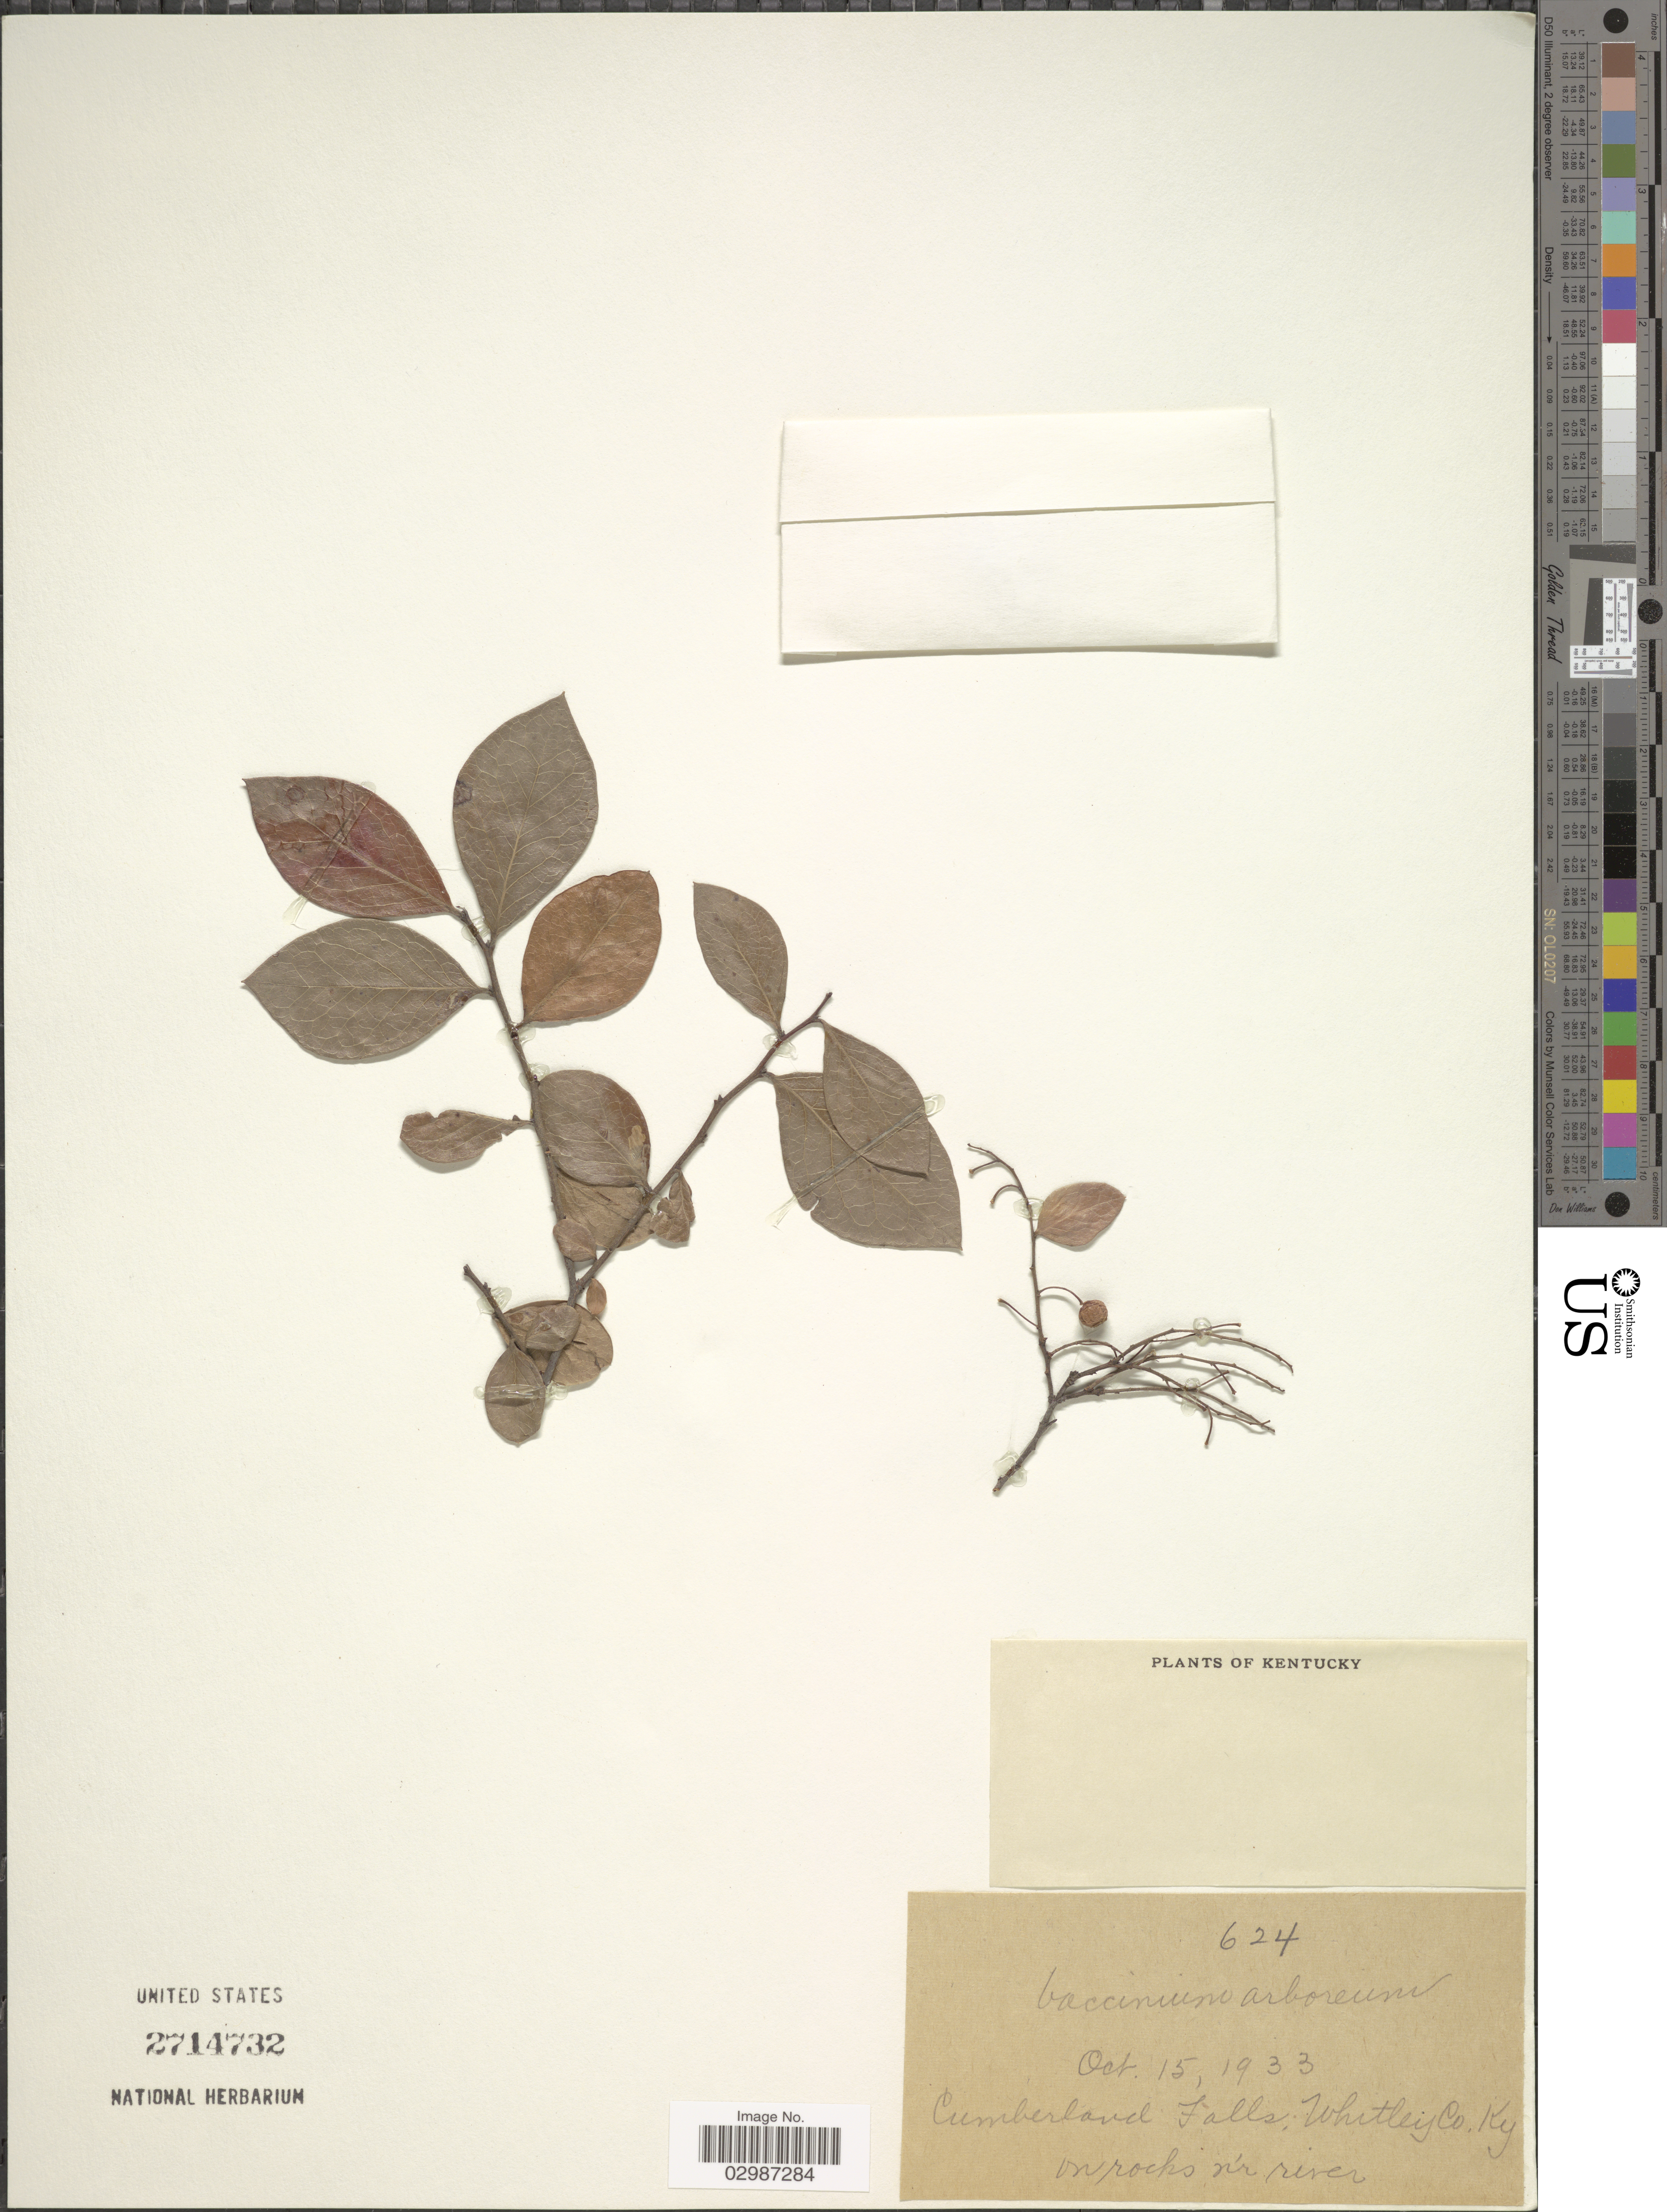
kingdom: Plantae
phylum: Tracheophyta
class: Magnoliopsida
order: Ericales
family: Ericaceae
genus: Vaccinium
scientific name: Vaccinium arboreum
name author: Marshall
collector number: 624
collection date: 1933-10-15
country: United States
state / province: Kentucky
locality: Cumberland Falls, Whitley Co.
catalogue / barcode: US 2714732